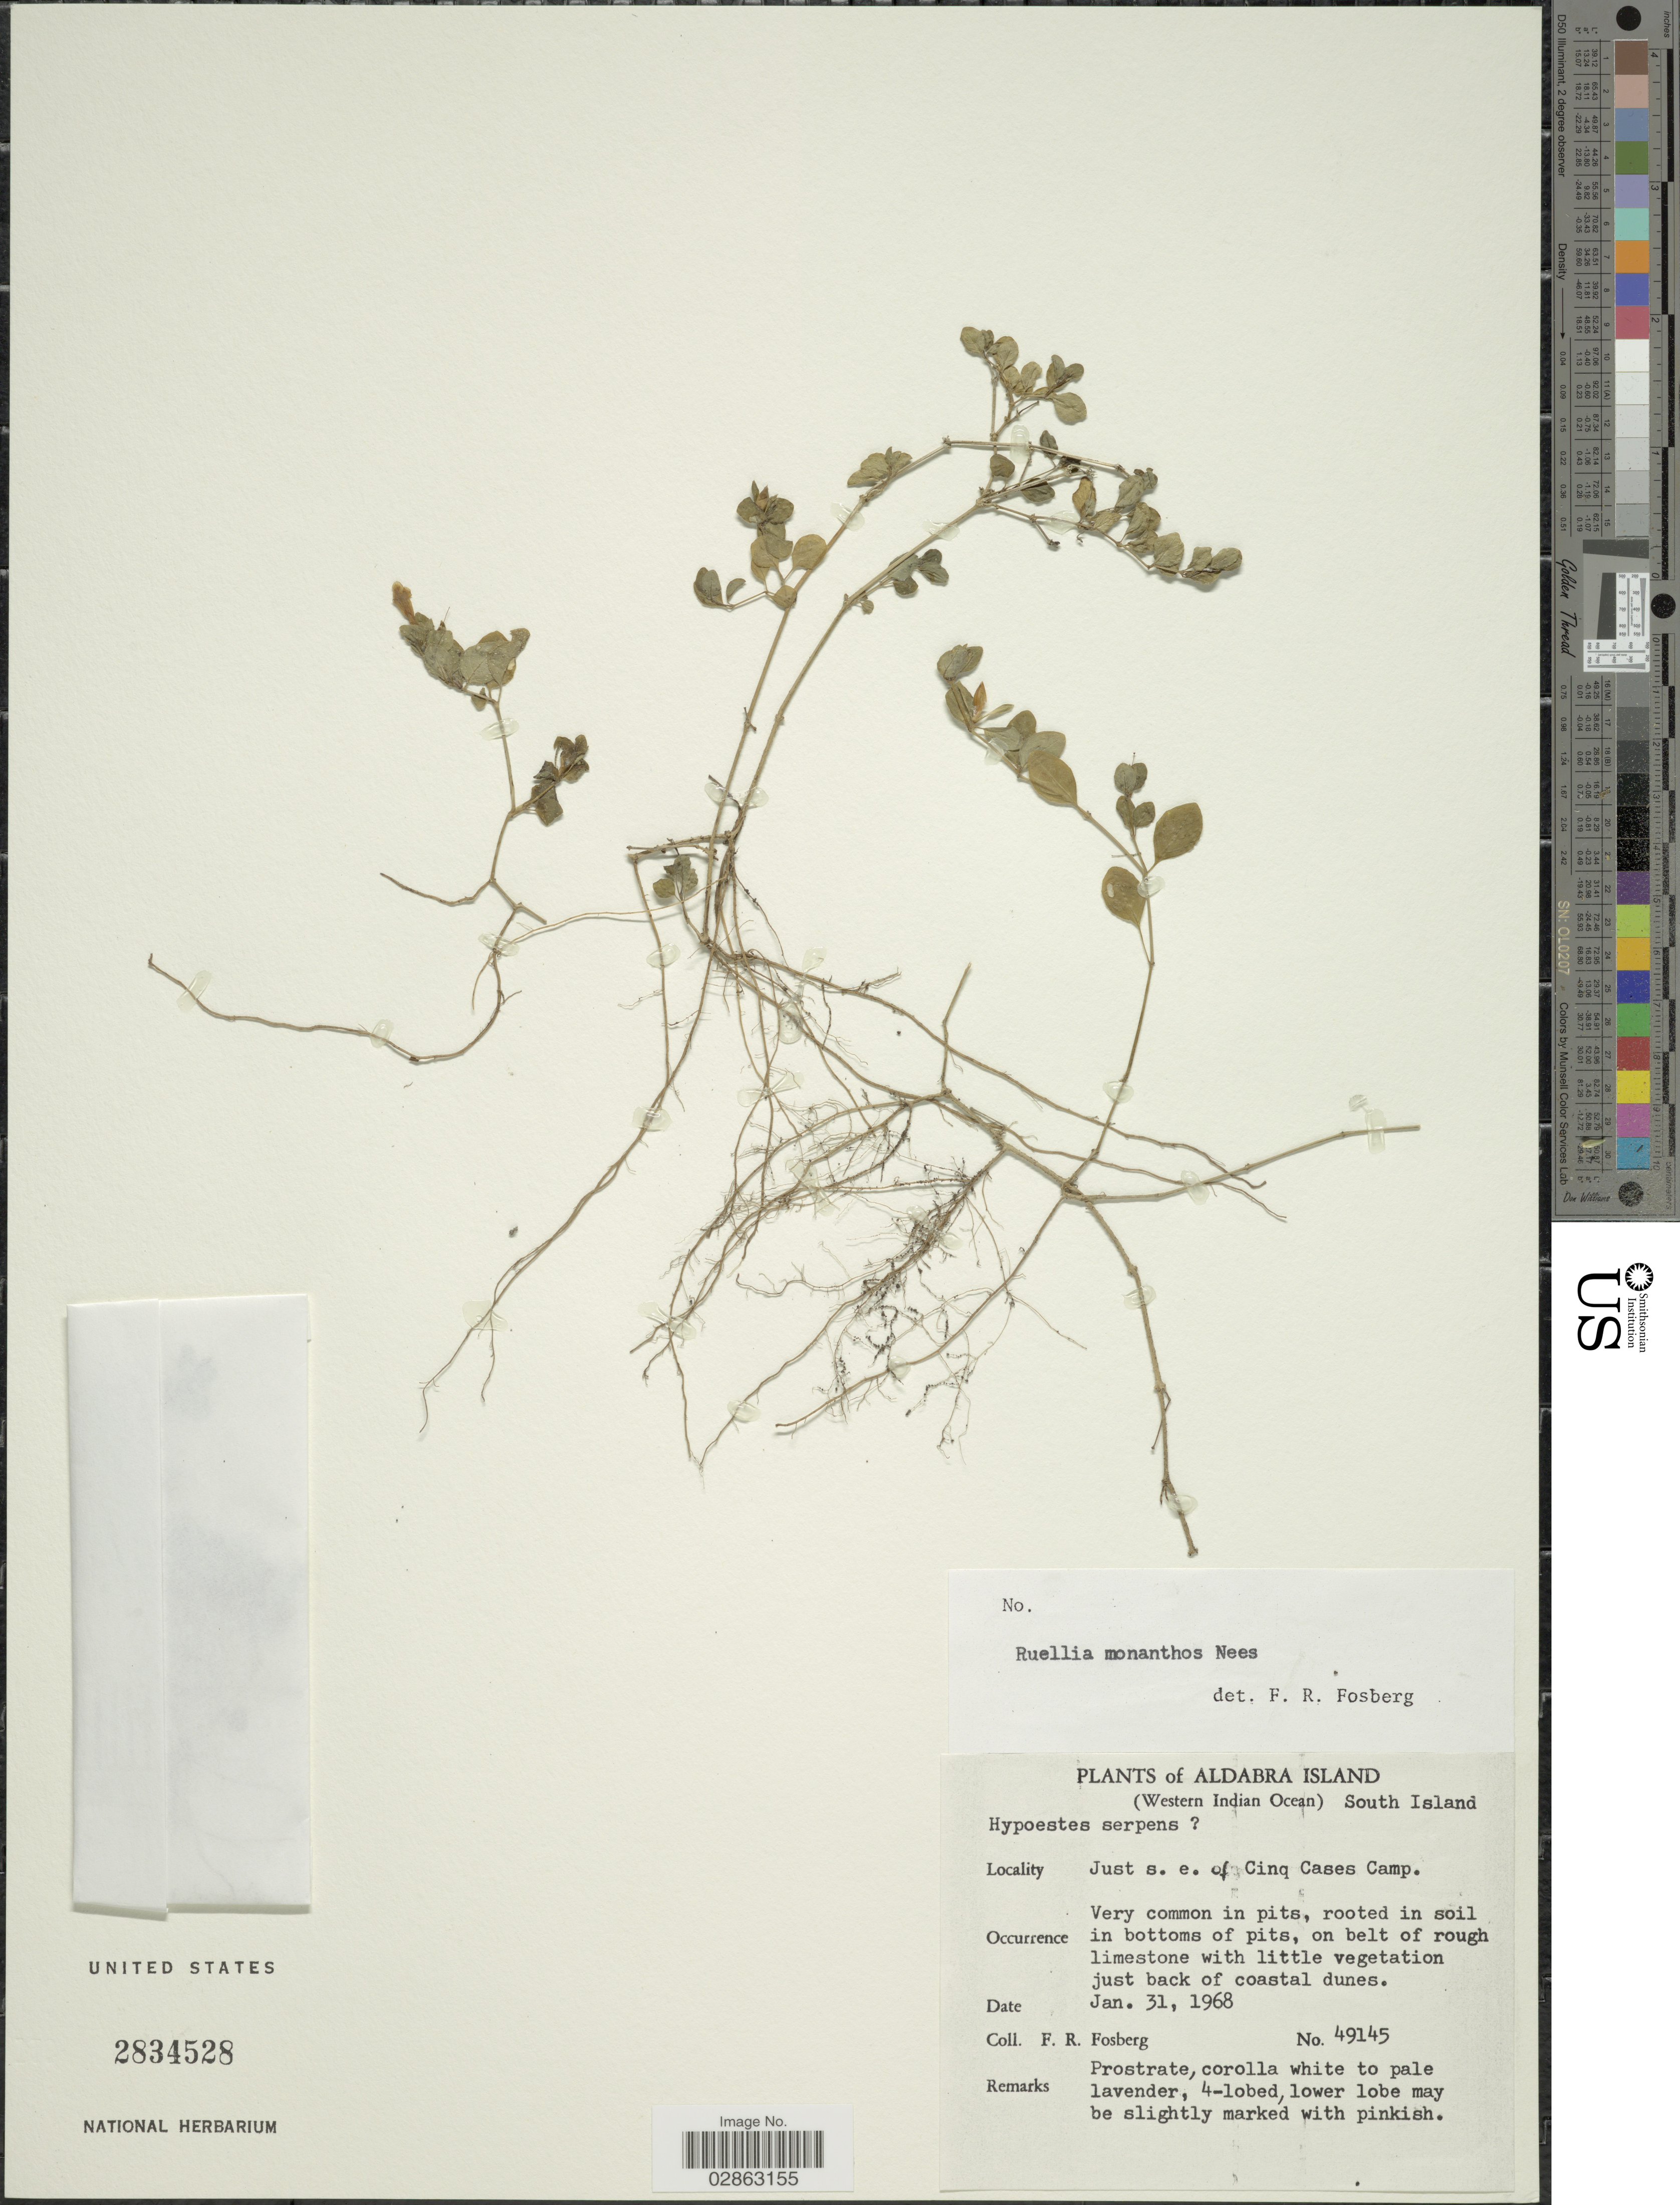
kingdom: Plantae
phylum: Tracheophyta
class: Magnoliopsida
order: Lamiales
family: Acanthaceae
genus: Ruellia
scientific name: Ruellia monanthos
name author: (Nees) Bojer ex T. Anderson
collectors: F. R. Fosberg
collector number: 49145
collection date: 1968-01-31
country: Seychelles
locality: Aldabra Island (western Indian Ocean) South Island. Just s.e. of Cinq Cases Camp.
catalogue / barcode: US 2834528